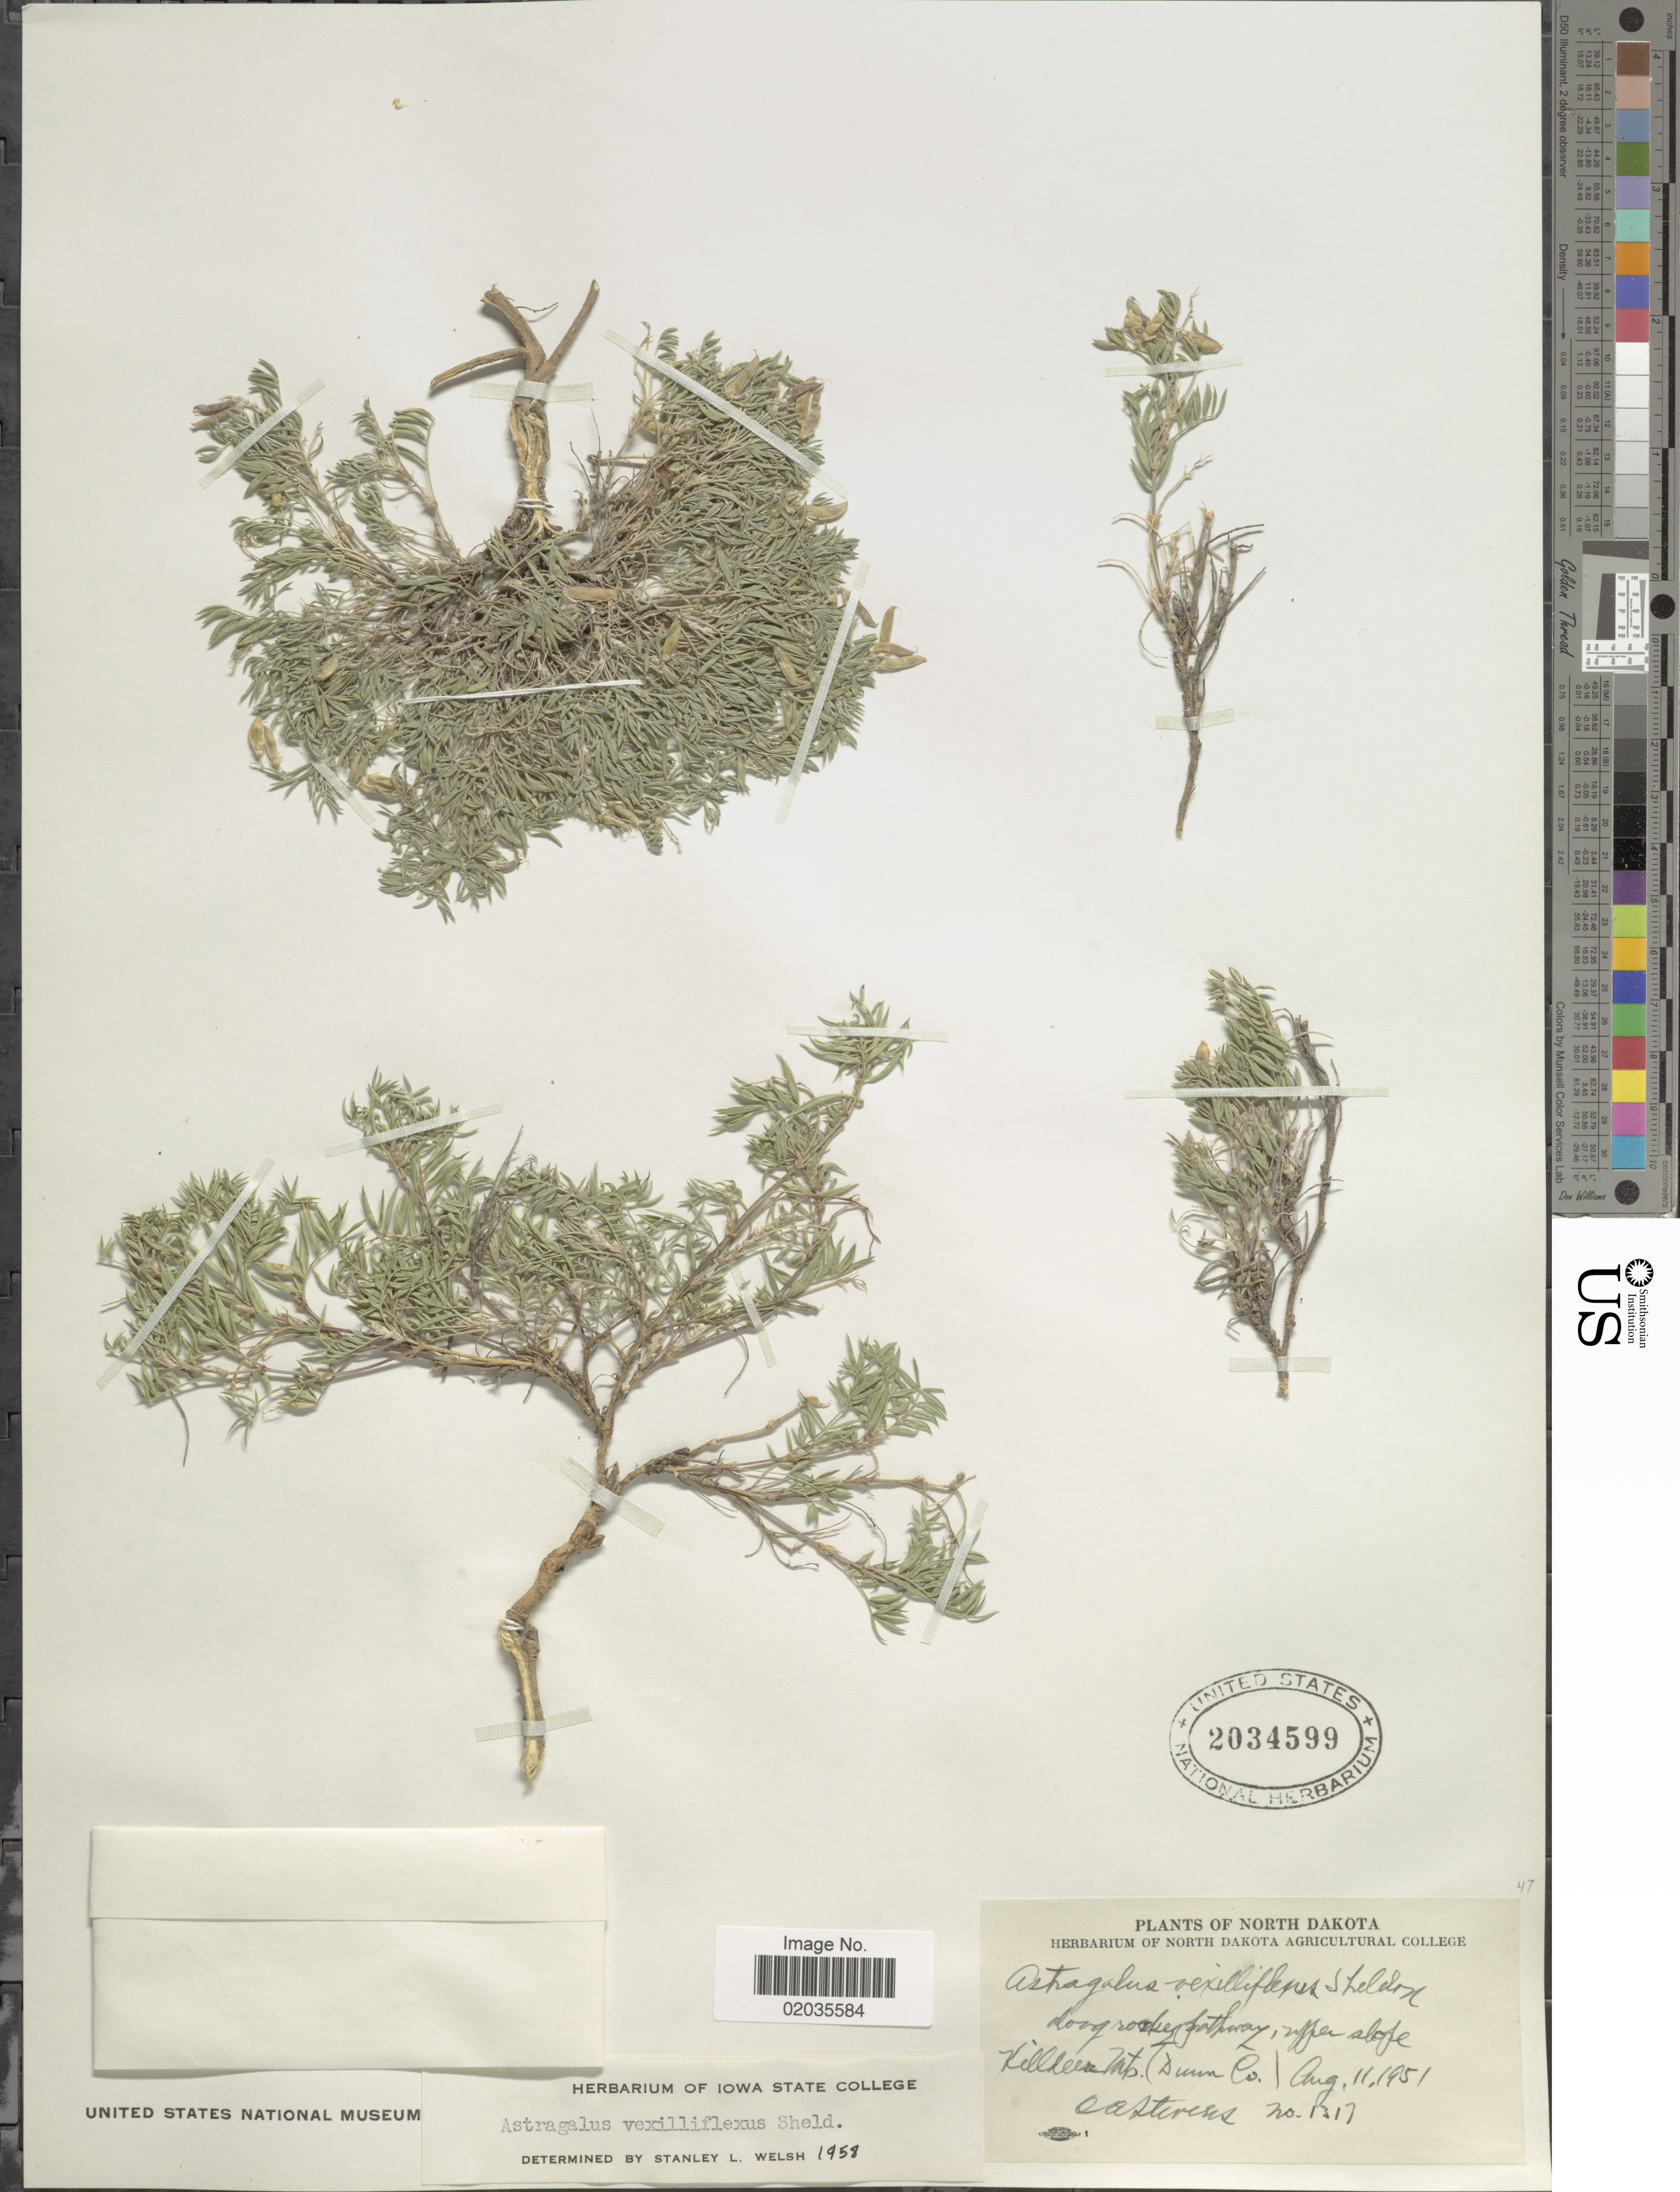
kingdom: Plantae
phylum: Tracheophyta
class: Magnoliopsida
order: Fabales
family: Fabaceae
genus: Astragalus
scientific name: Astragalus vexilliflexus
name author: E. Sheld.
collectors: O. A. Stevens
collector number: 1317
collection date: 1951-08-11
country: United States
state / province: North Dakota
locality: Pathway, upper slope Killdeer Mts. (Dunn Co.)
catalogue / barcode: US 2034599